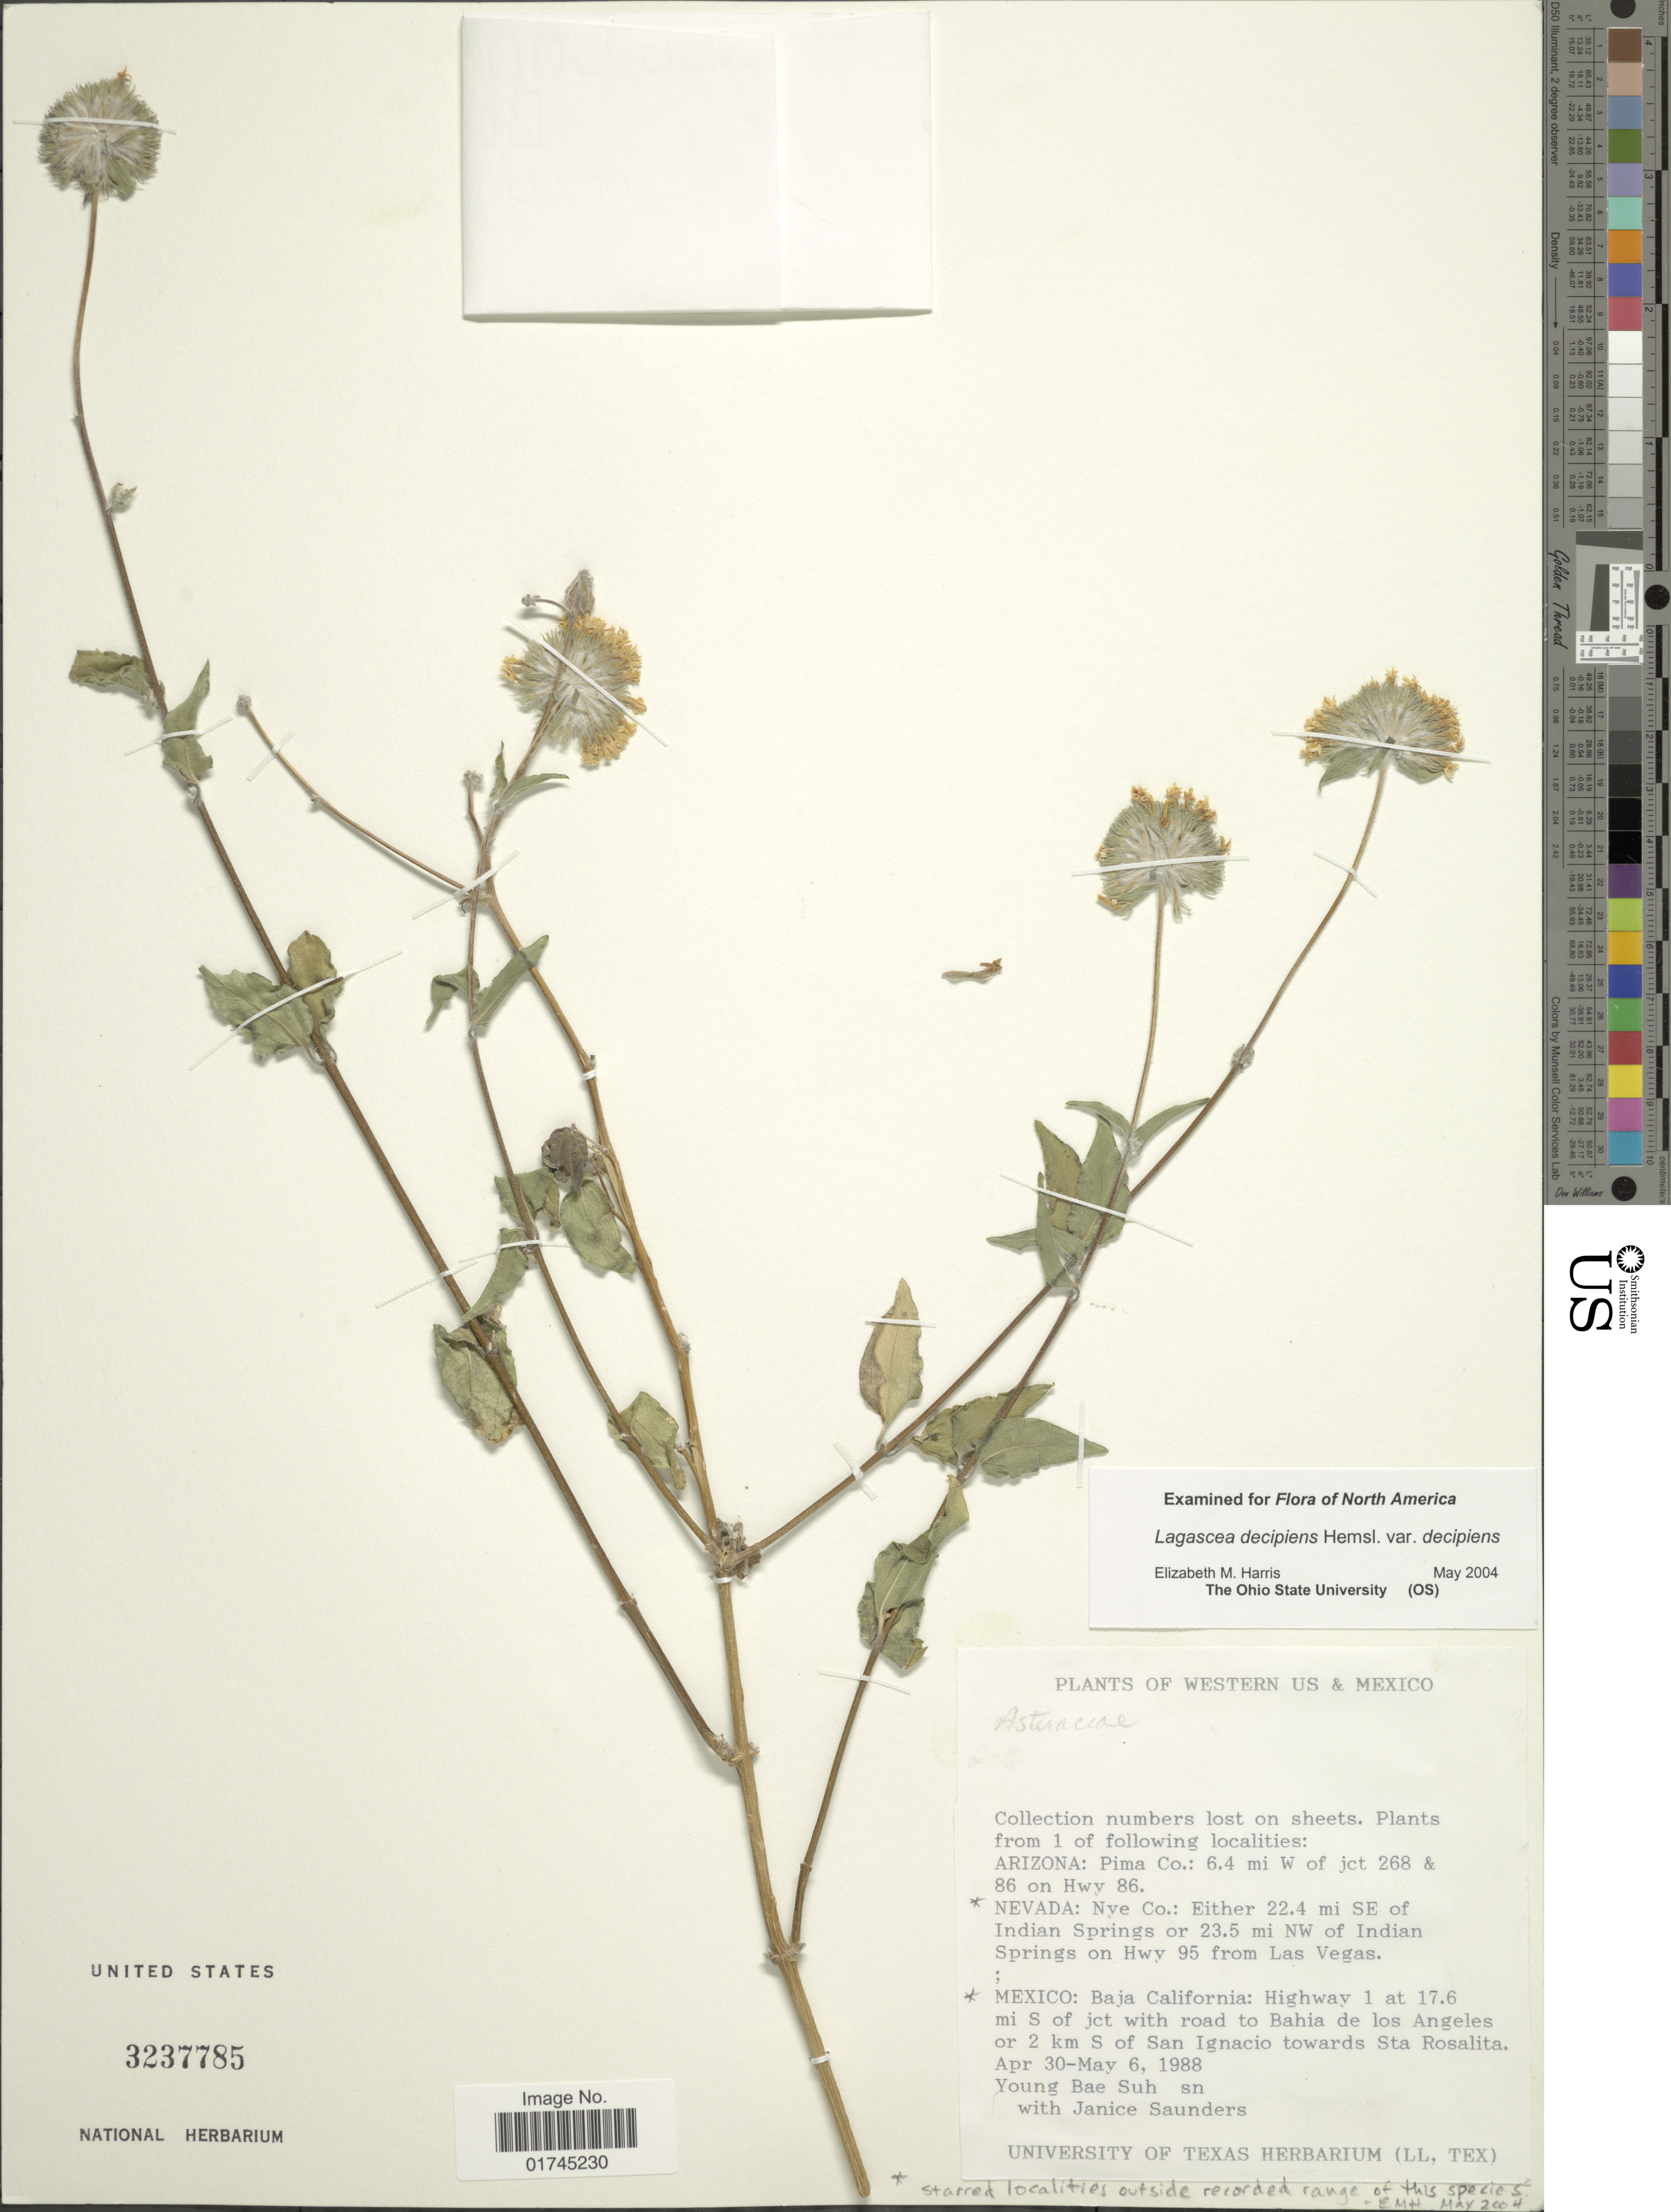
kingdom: Plantae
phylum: Tracheophyta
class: Magnoliopsida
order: Asterales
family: Asteraceae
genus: Lagascea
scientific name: Lagascea decipiens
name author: Hemsl.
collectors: Y. Suh & J. G. Saunders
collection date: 1988-04-30/1988-05-06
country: United States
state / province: Arizona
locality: Pima Co.: 6.4 mi W of jct 268 & 86 on Hwy 86, western US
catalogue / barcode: US 3237785